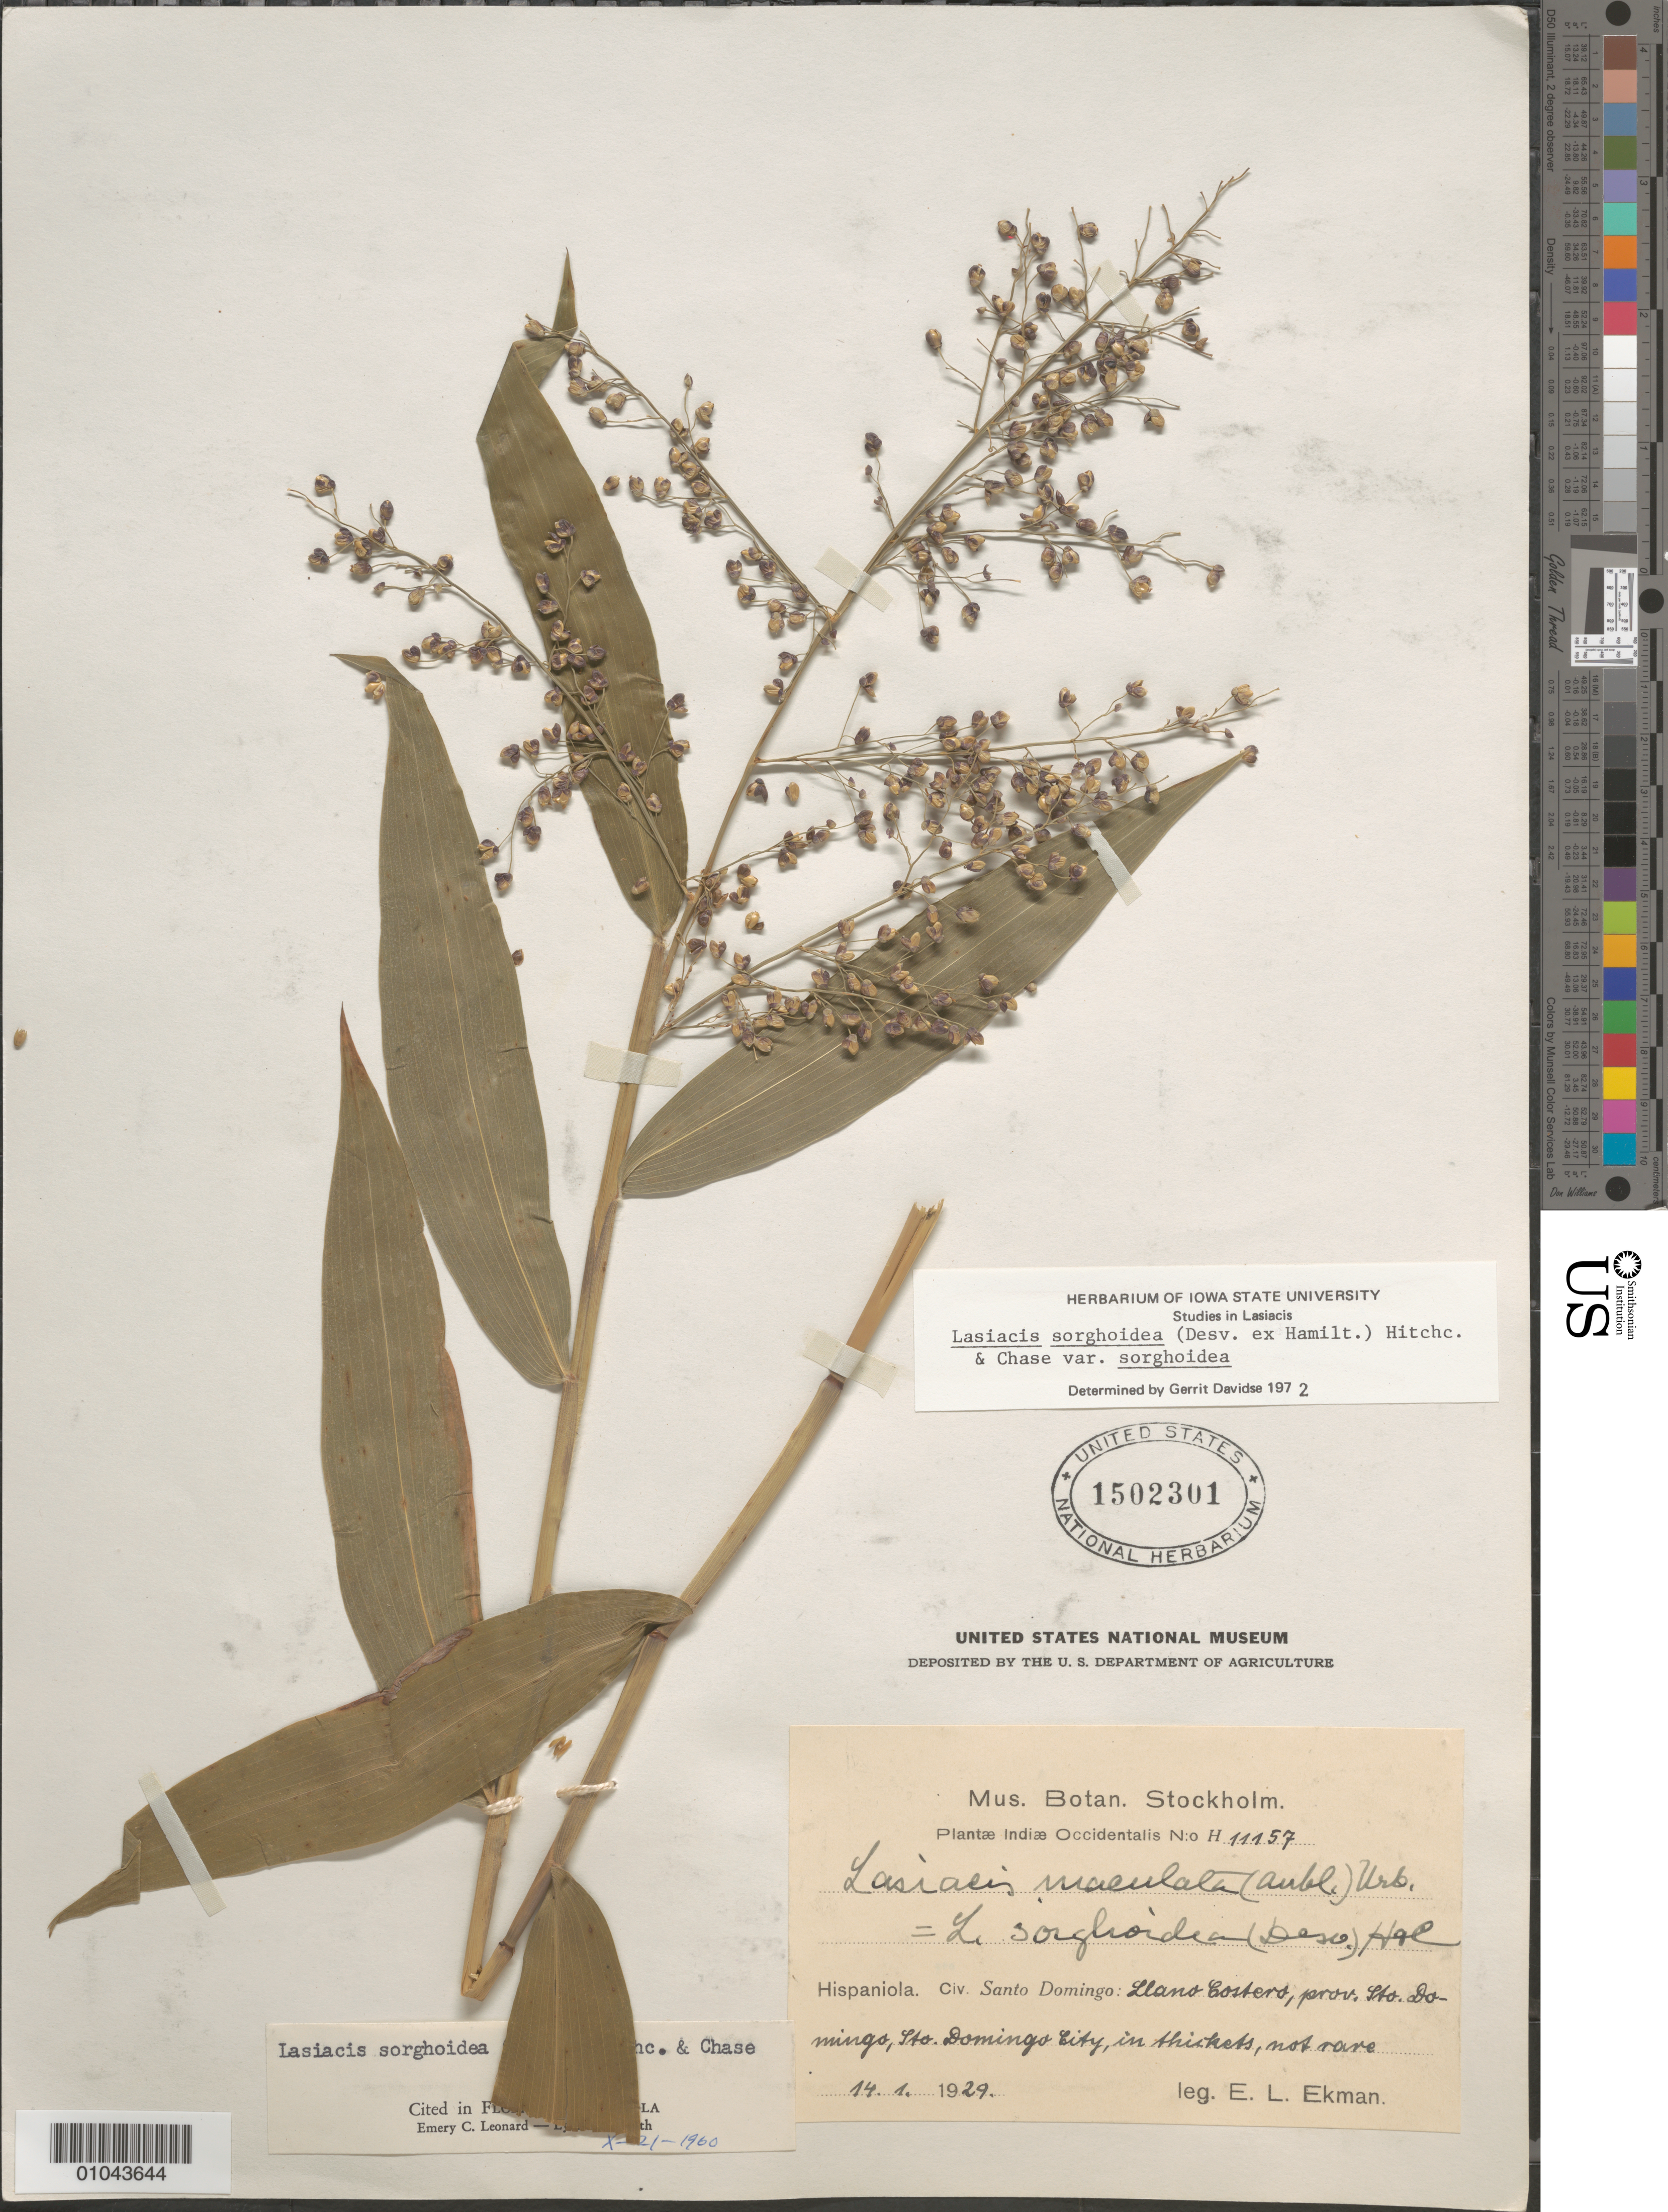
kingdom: Plantae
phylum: Tracheophyta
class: Liliopsida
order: Poales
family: Poaceae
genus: Lasiacis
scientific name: Lasiacis sorghoidea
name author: (Desv. ex Ham.) Hitchc. & Chase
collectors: E. L. Ekman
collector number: H 11157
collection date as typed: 14 Jan 1929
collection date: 1929-01-14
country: Dominican Republic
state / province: La Vega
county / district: Santo Domingo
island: Hispaniola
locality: Llano Costero, Santo Domingo city, Santo Domingo province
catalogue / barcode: US 1502301